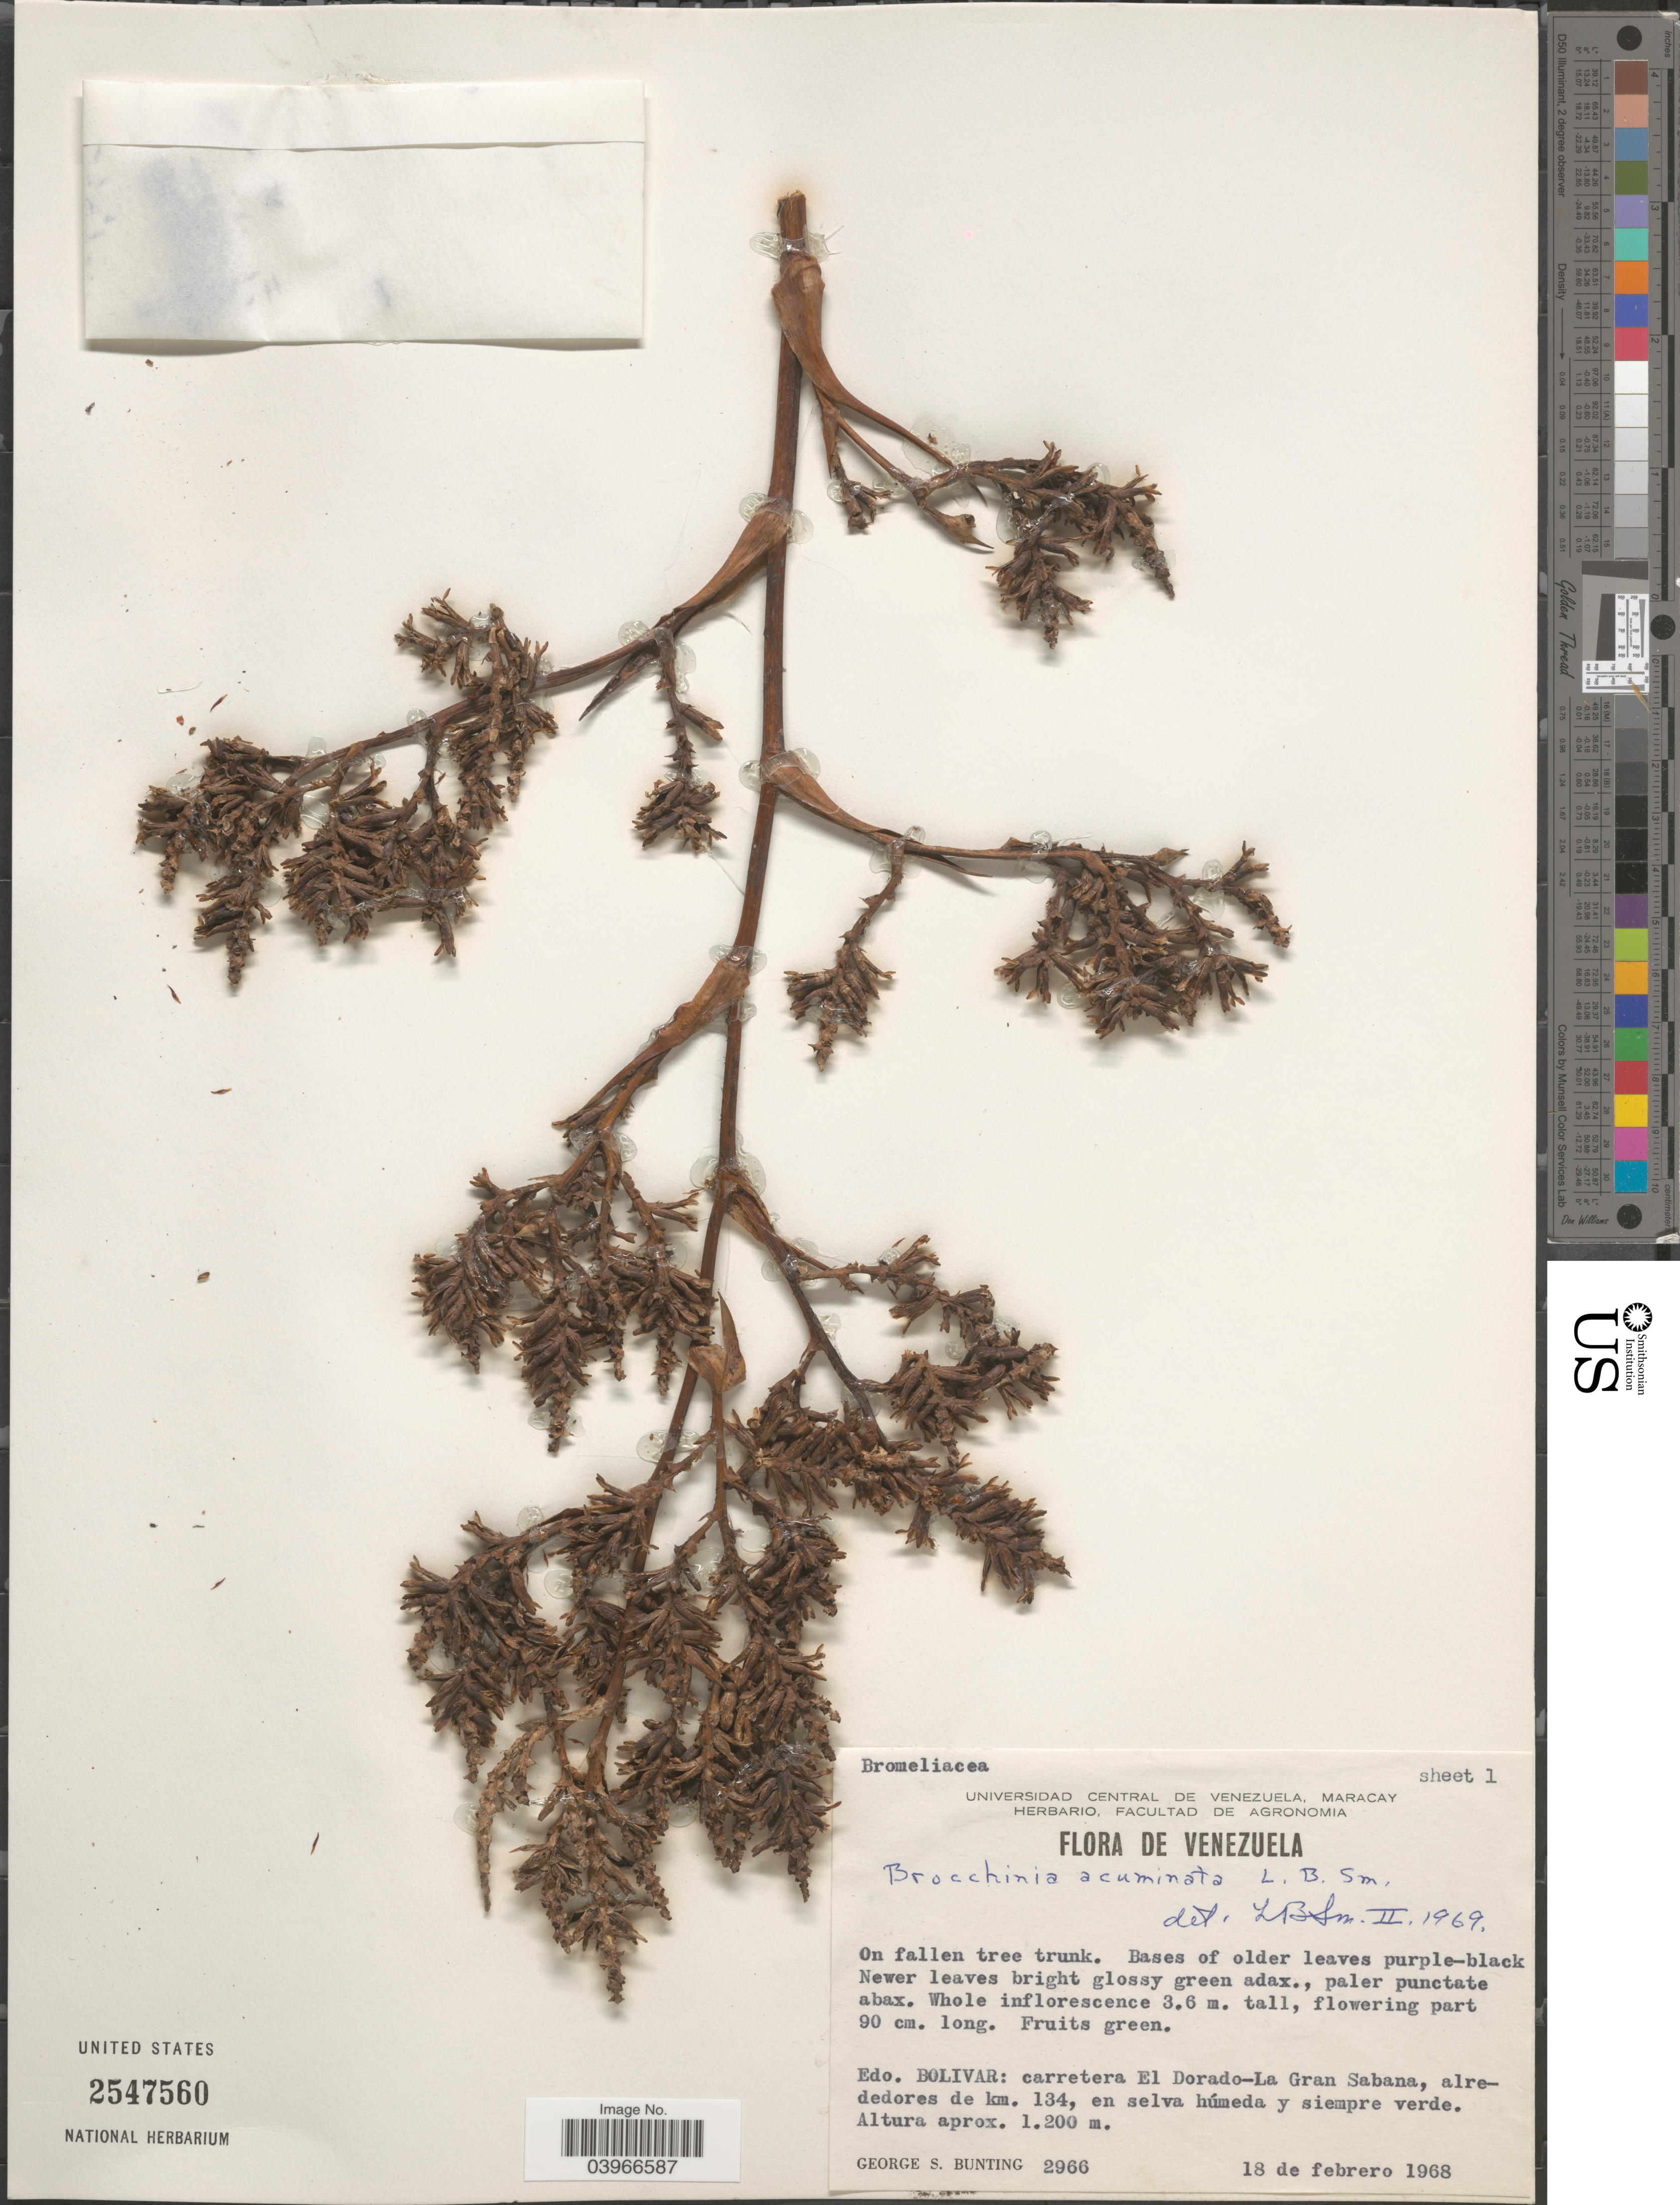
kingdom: Plantae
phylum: Tracheophyta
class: Liliopsida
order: Poales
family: Bromeliaceae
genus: Brocchinia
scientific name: Brocchinia acuminata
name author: L.B. Sm.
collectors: G. S. Bunting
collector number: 2966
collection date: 1968-02-18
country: Venezuela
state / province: Bolivar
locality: Carretera El Dorado-La Gran Sabana, alrededores de km. 134, en selva húmeda y siempre verde.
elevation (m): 1200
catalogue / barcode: US 2547560